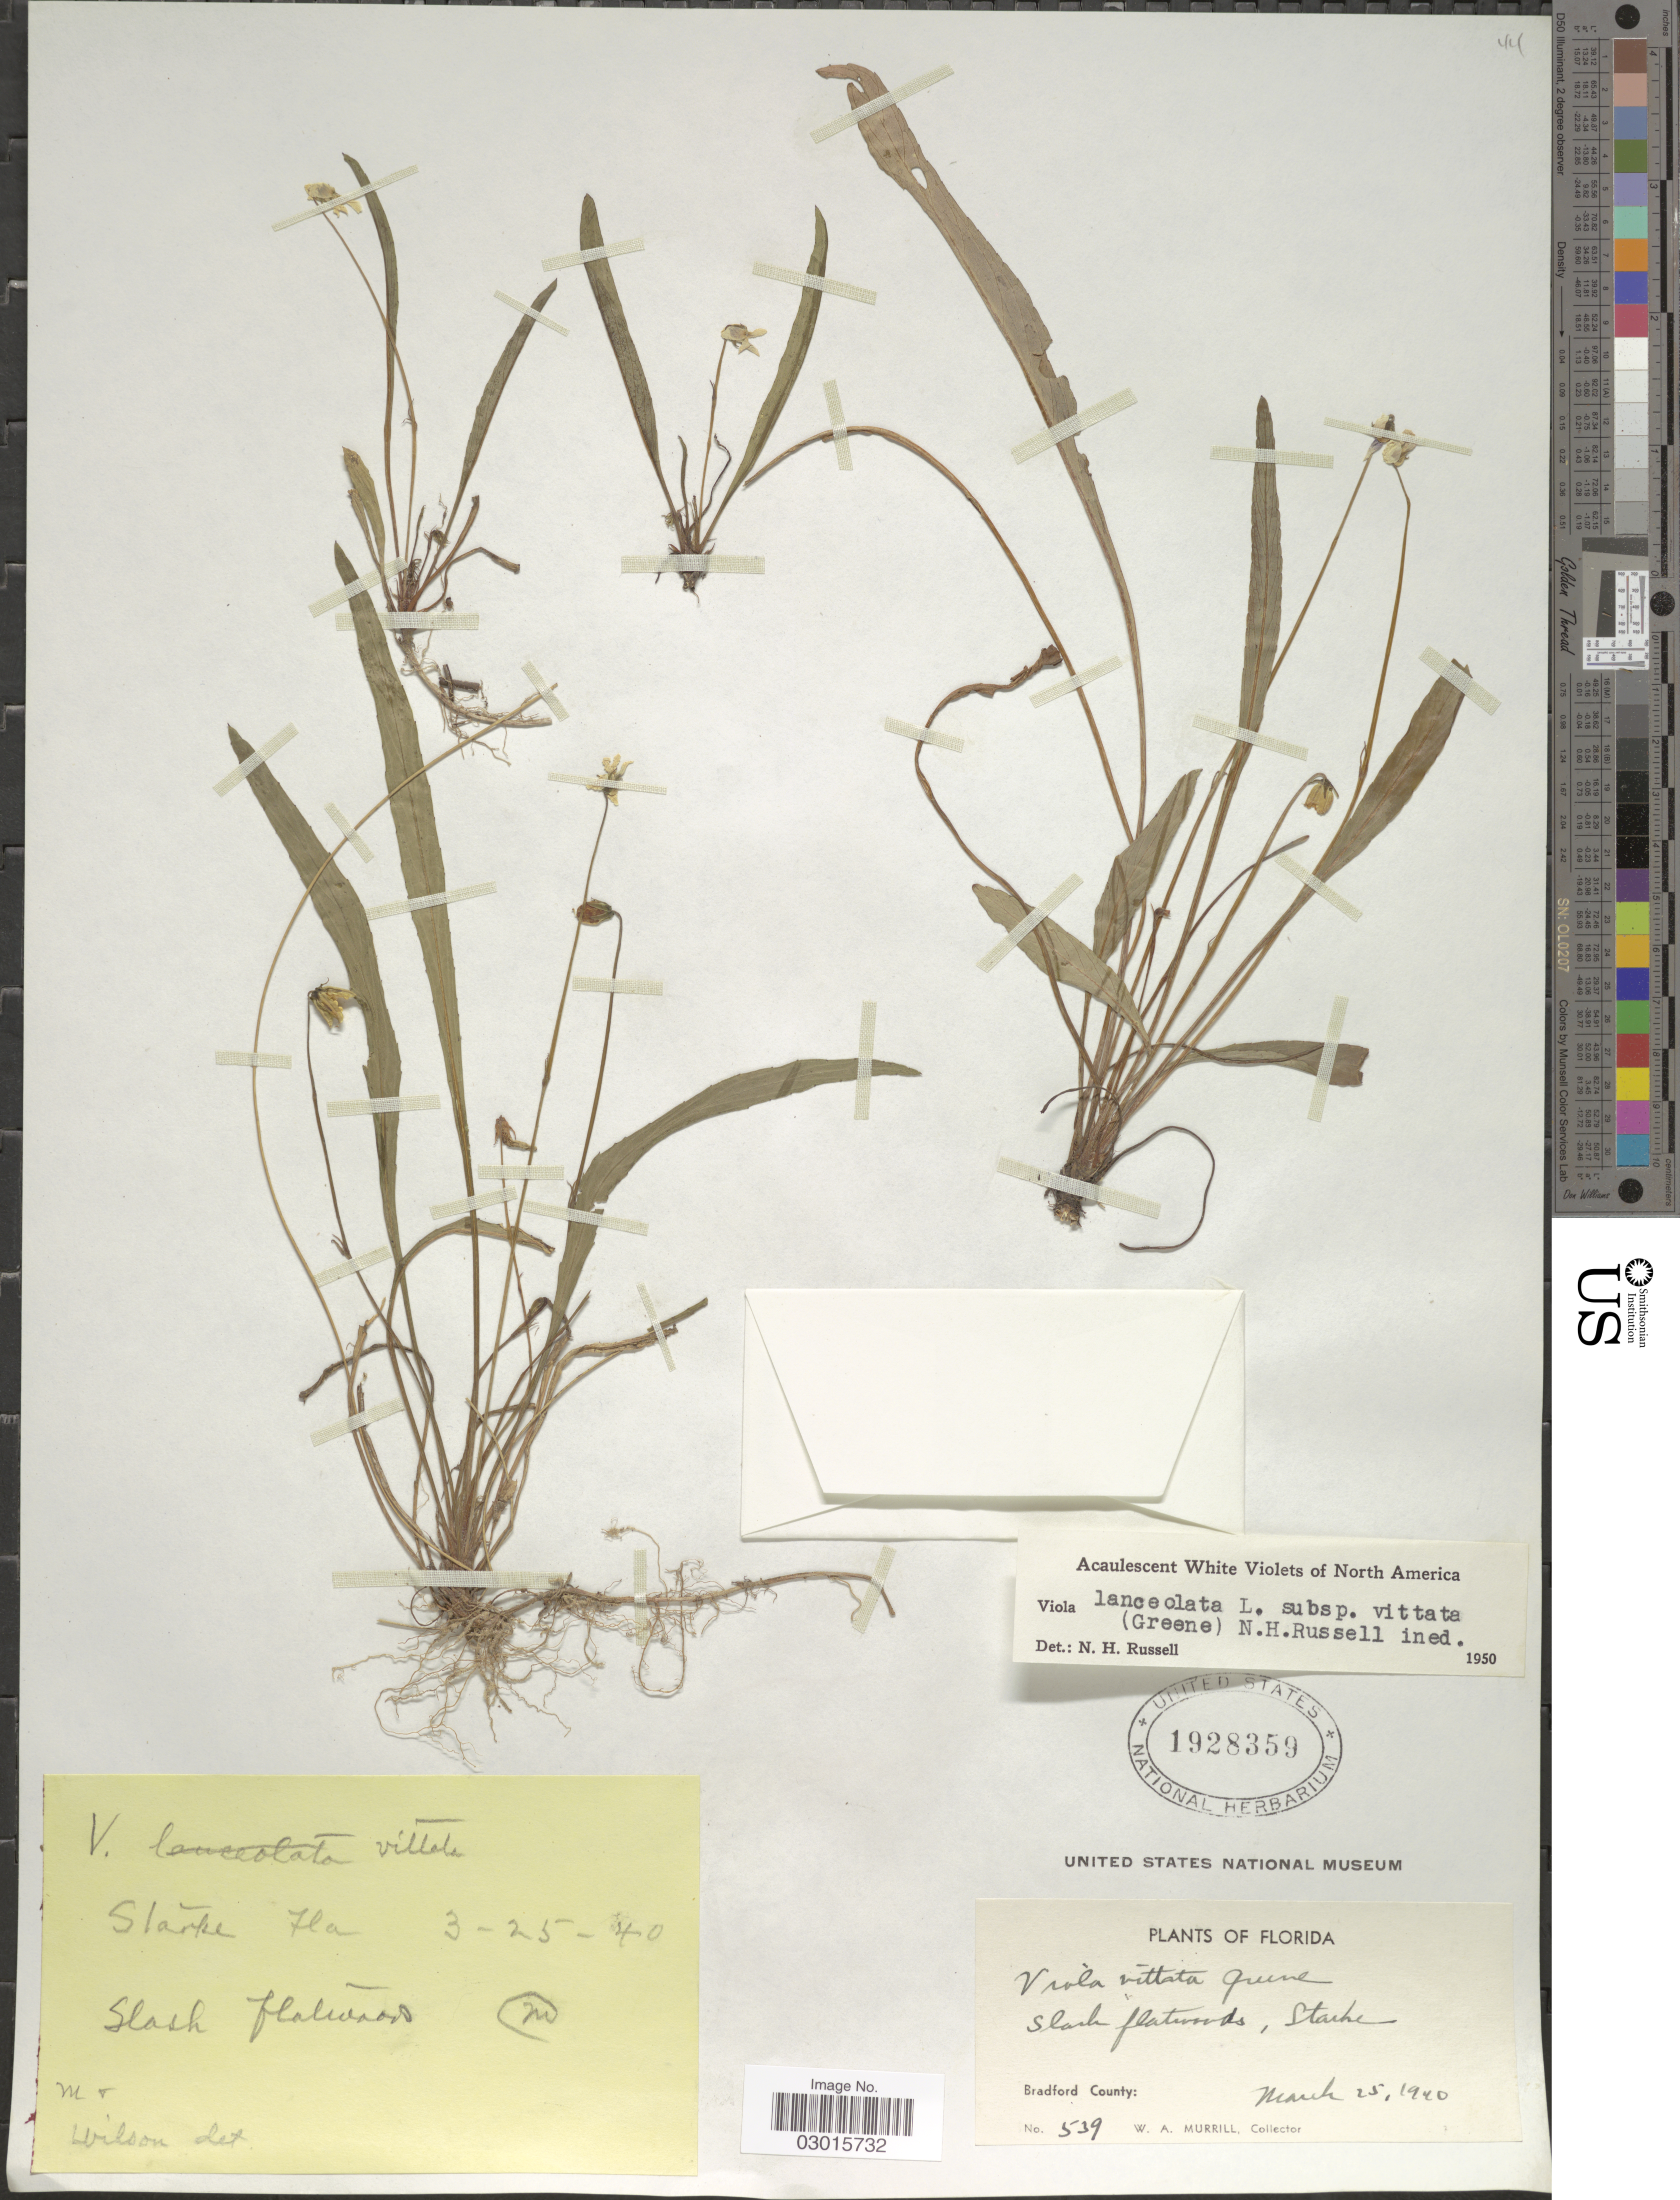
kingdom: Plantae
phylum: Tracheophyta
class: Magnoliopsida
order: Malpighiales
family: Violaceae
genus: Viola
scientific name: Viola lanceolata subsp. vittata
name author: (Greene) N. H. Russell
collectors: W. A. Murrill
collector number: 539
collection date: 1940-03-25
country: United States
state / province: Florida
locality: Starke. Bradford County. Fla.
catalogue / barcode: US 1928359